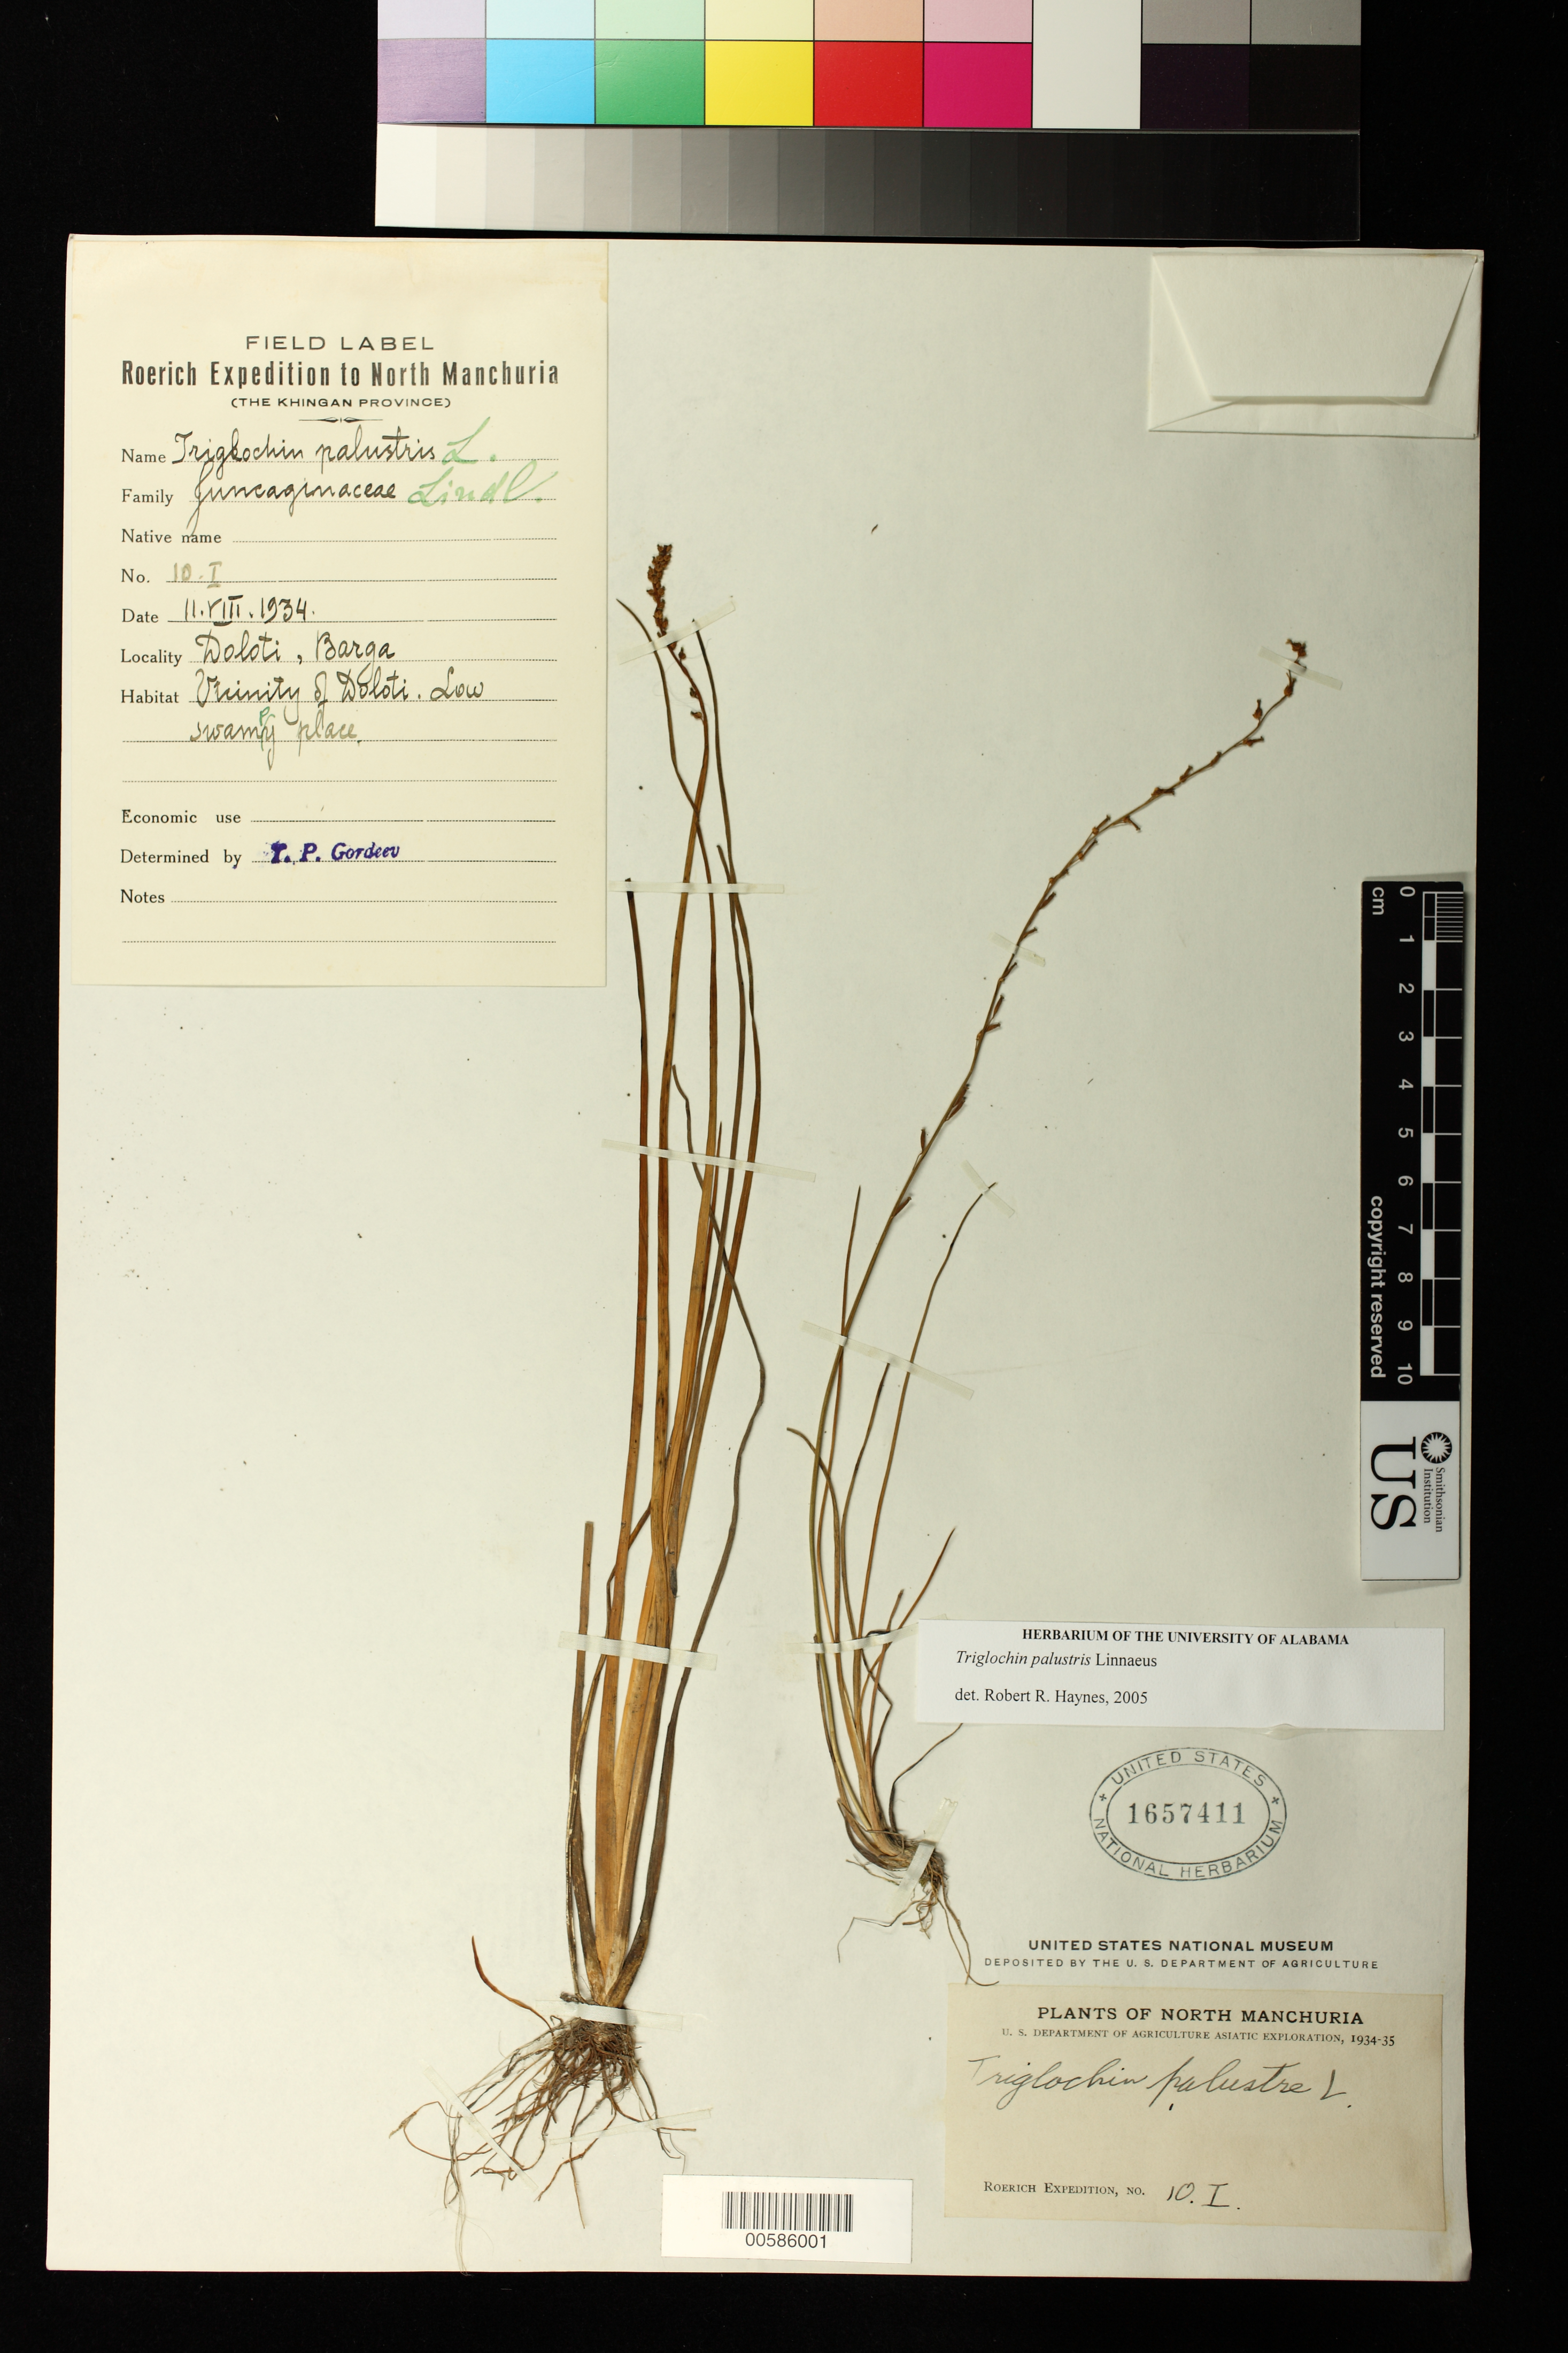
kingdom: Plantae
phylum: Tracheophyta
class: Liliopsida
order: Alismatales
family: Juncaginaceae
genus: Triglochin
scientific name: Triglochin palustris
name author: L.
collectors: -. Roerich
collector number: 10 I.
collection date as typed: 11 Aug 1934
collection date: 1934-08-11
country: China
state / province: Manchuria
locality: Manchow, North Manchuria, Khingan Province, Doloti, Barga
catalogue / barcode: US 1657411